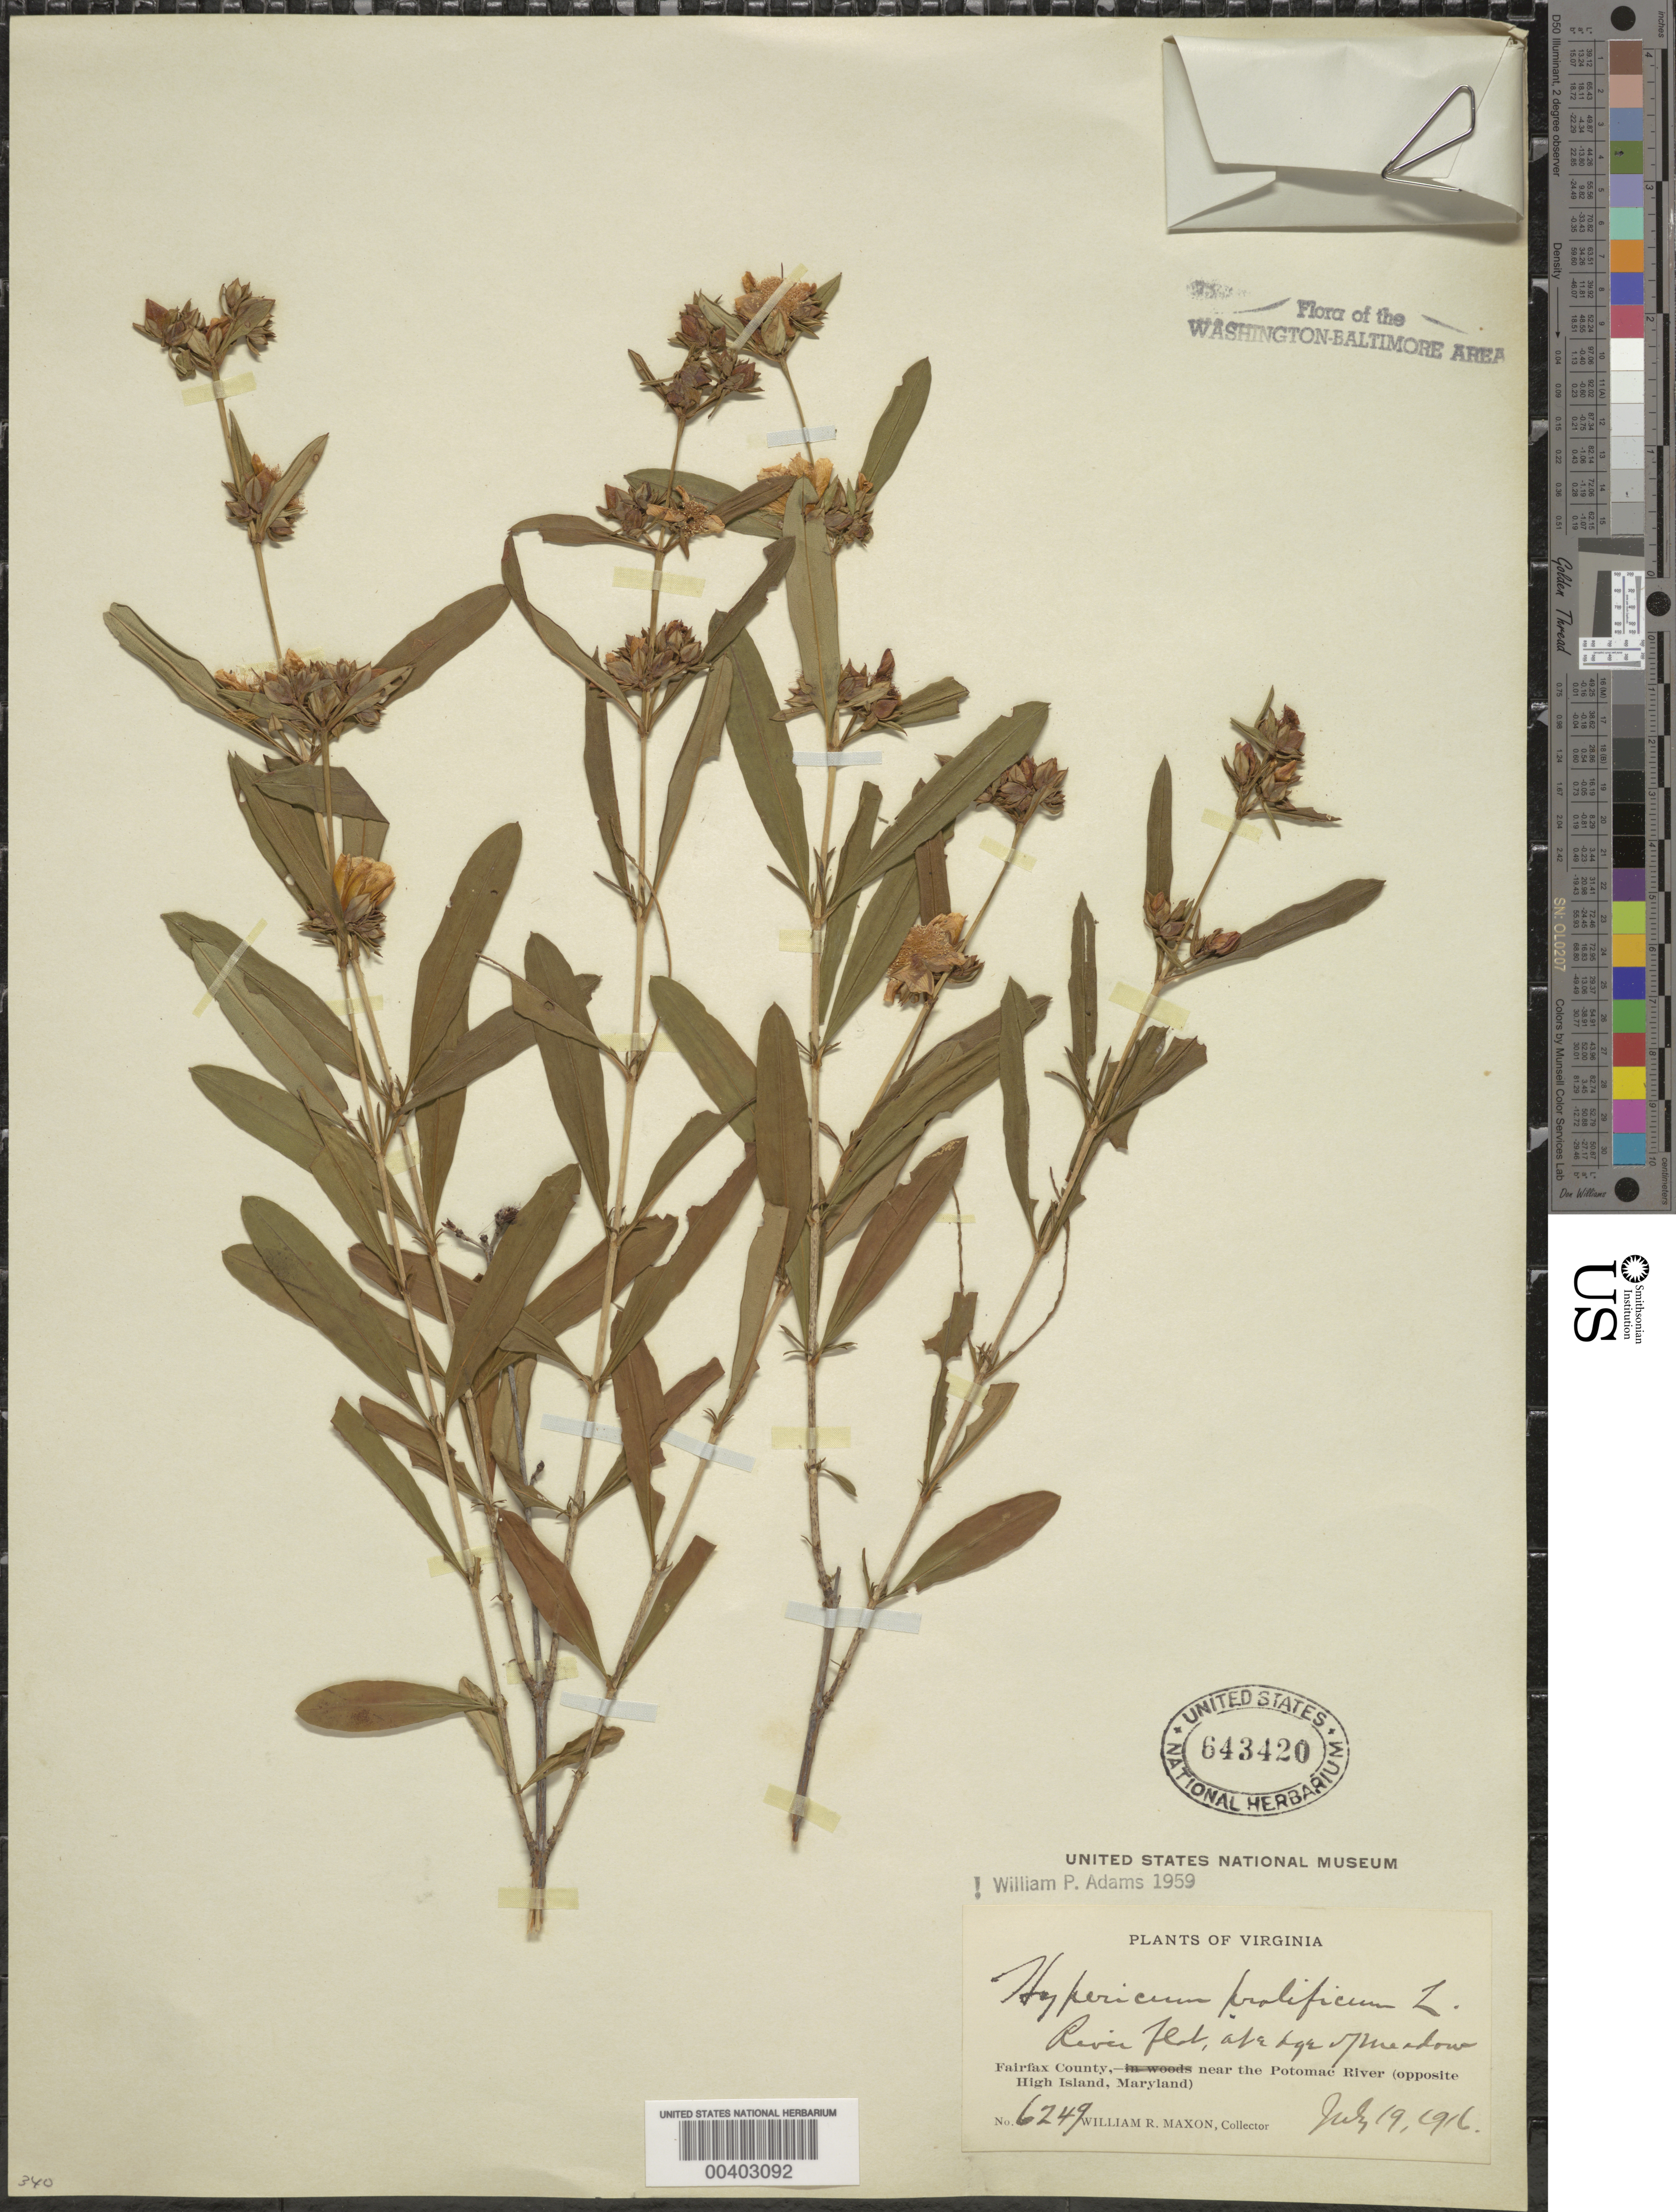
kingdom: Plantae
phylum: Tracheophyta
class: Magnoliopsida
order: Malpighiales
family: Hypericaceae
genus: Hypericum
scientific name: Hypericum prolificum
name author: L.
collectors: W. R. Maxon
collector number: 6249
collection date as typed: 19 Jul 1916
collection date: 1916-07-19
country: United States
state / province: Virginia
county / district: Fairfax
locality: opposite High Island C. & O. Canal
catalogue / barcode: US 643420